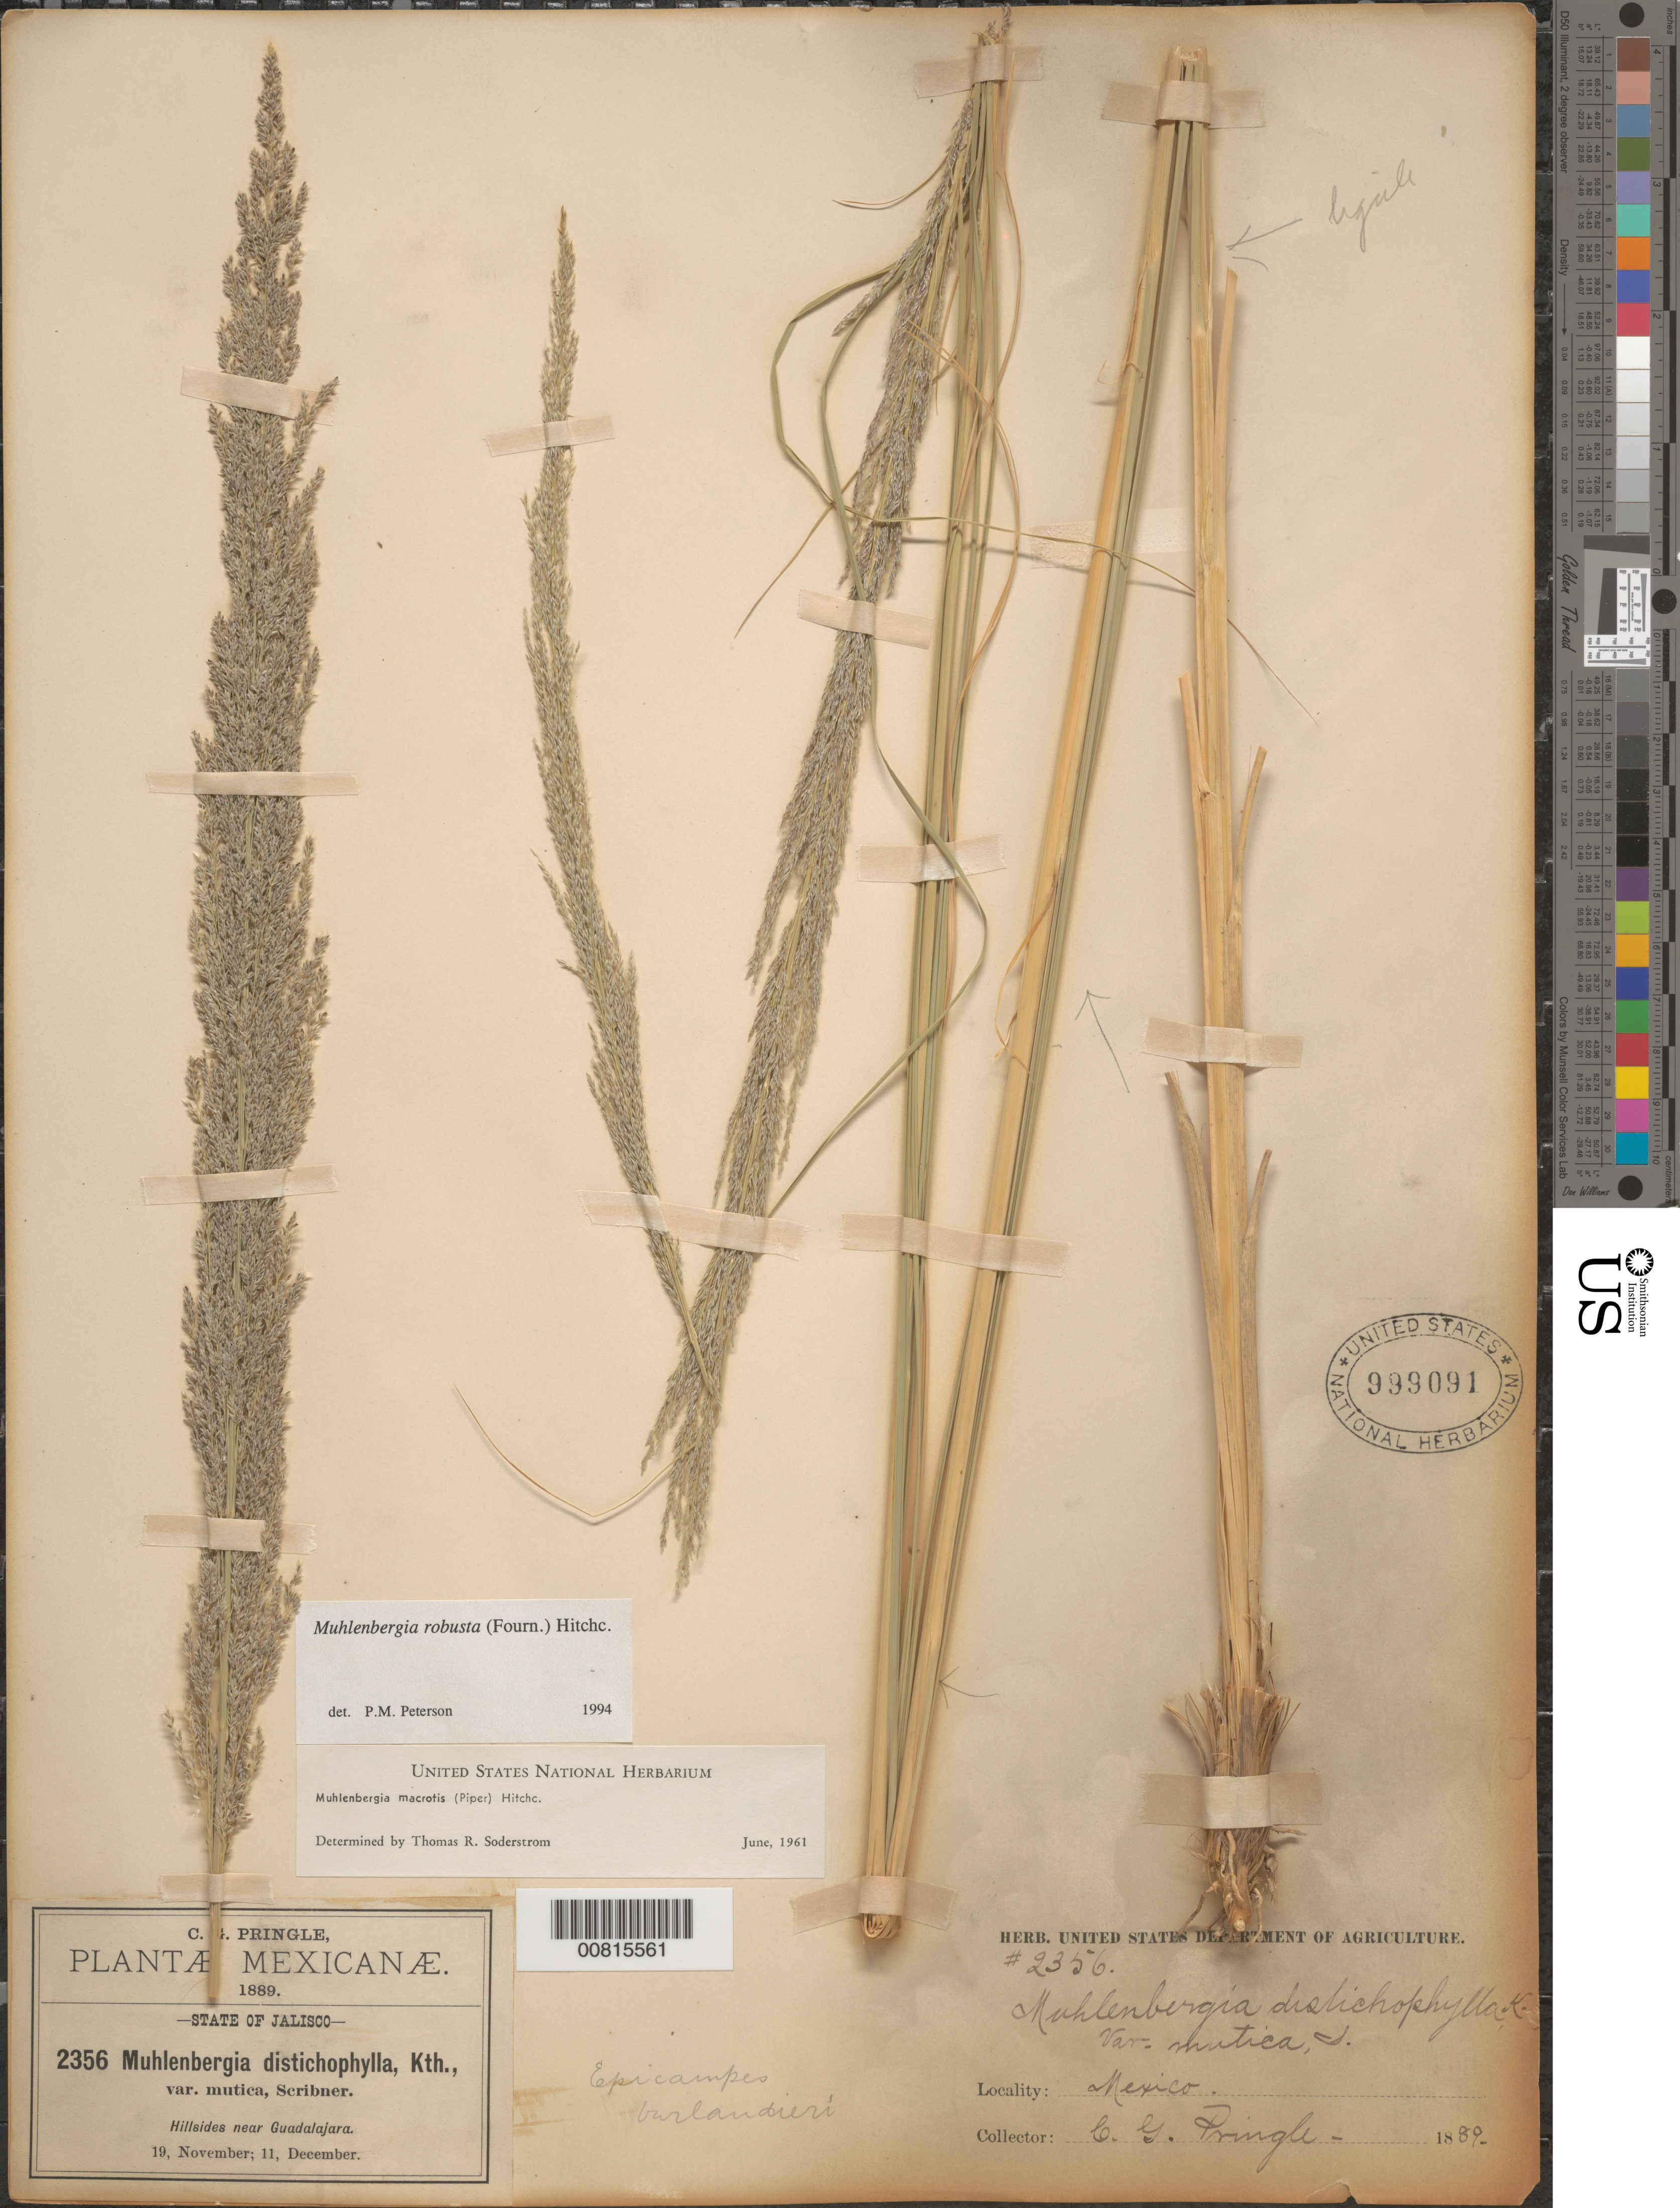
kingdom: Plantae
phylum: Tracheophyta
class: Liliopsida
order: Poales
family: Poaceae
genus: Muhlenbergia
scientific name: Muhlenbergia robusta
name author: (E. Fourn.) Hitchc.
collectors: C. G. Pringle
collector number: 2356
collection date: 1889-11-19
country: Mexico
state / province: Jalisco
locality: Hillsides near Guadalajara, Jal.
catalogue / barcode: US 999091